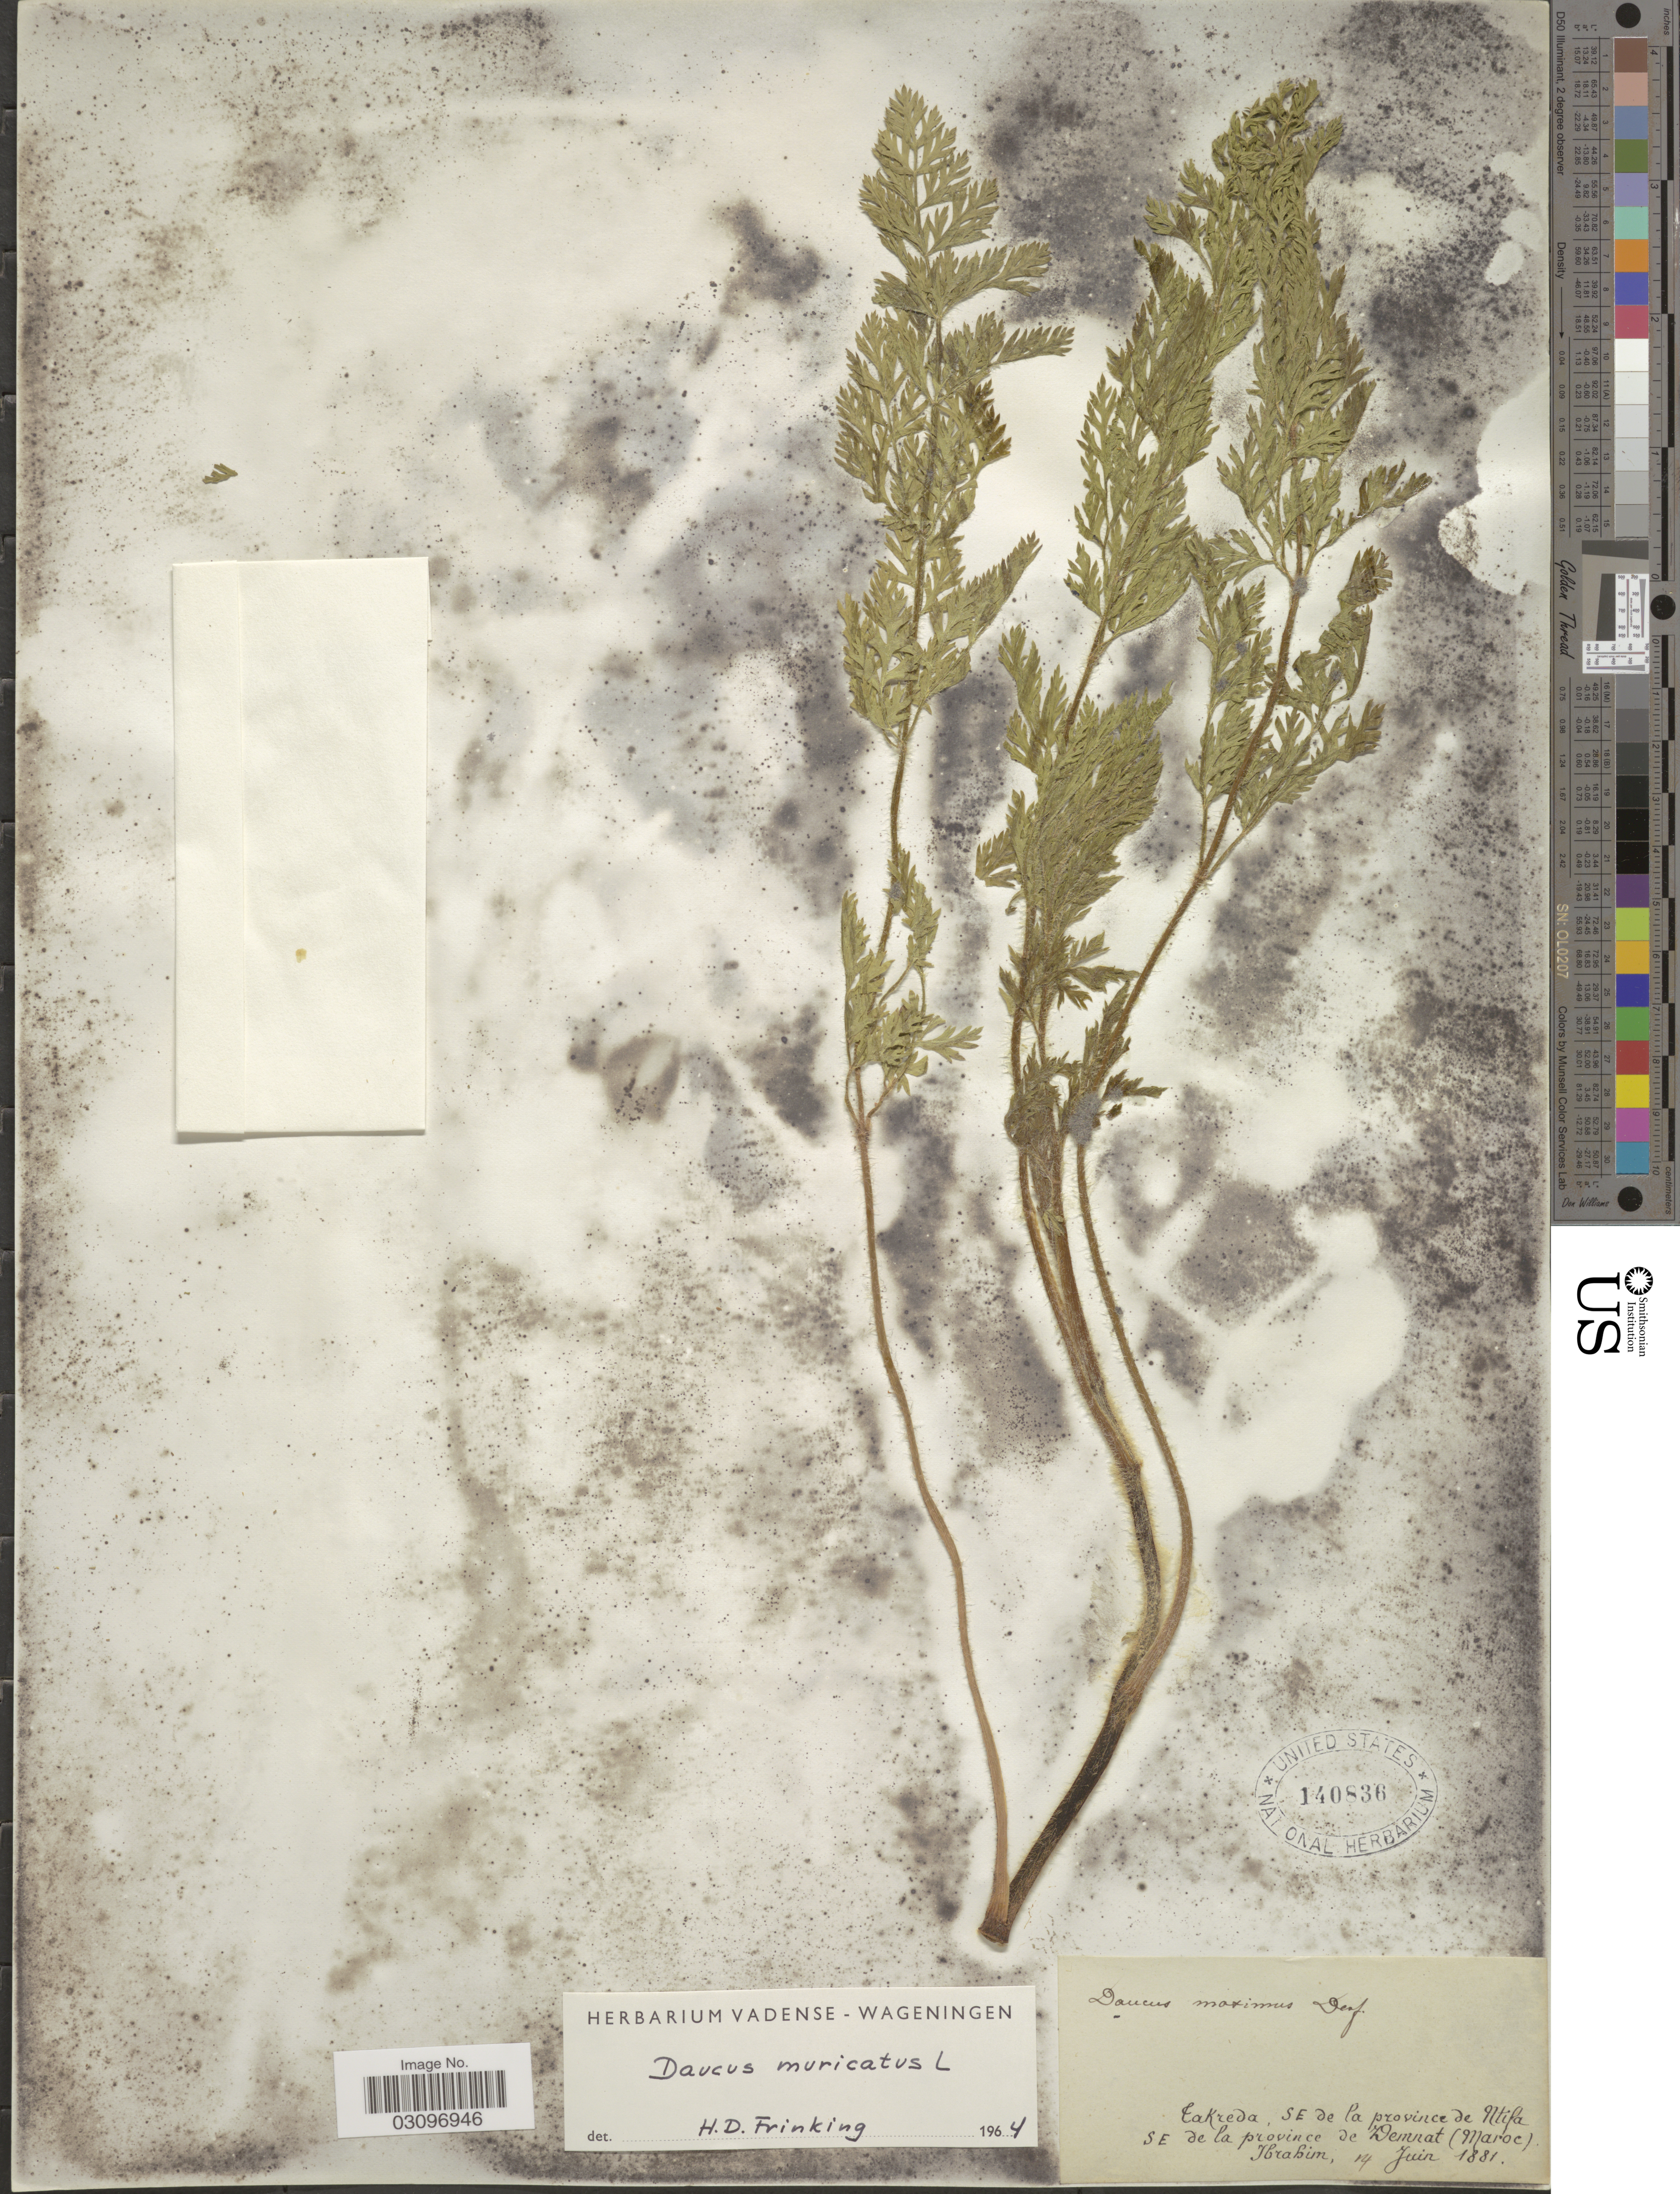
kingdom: Plantae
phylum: Tracheophyta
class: Magnoliopsida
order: Apiales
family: Apiaceae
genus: Daucus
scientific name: Daucus muricatus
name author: (L.) L.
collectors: -. Ibrahim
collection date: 1881-06-14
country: Morocco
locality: Takreda, SE de la province de Ntifa. SE de la province de Demnat (Maroc).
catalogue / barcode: US 140836